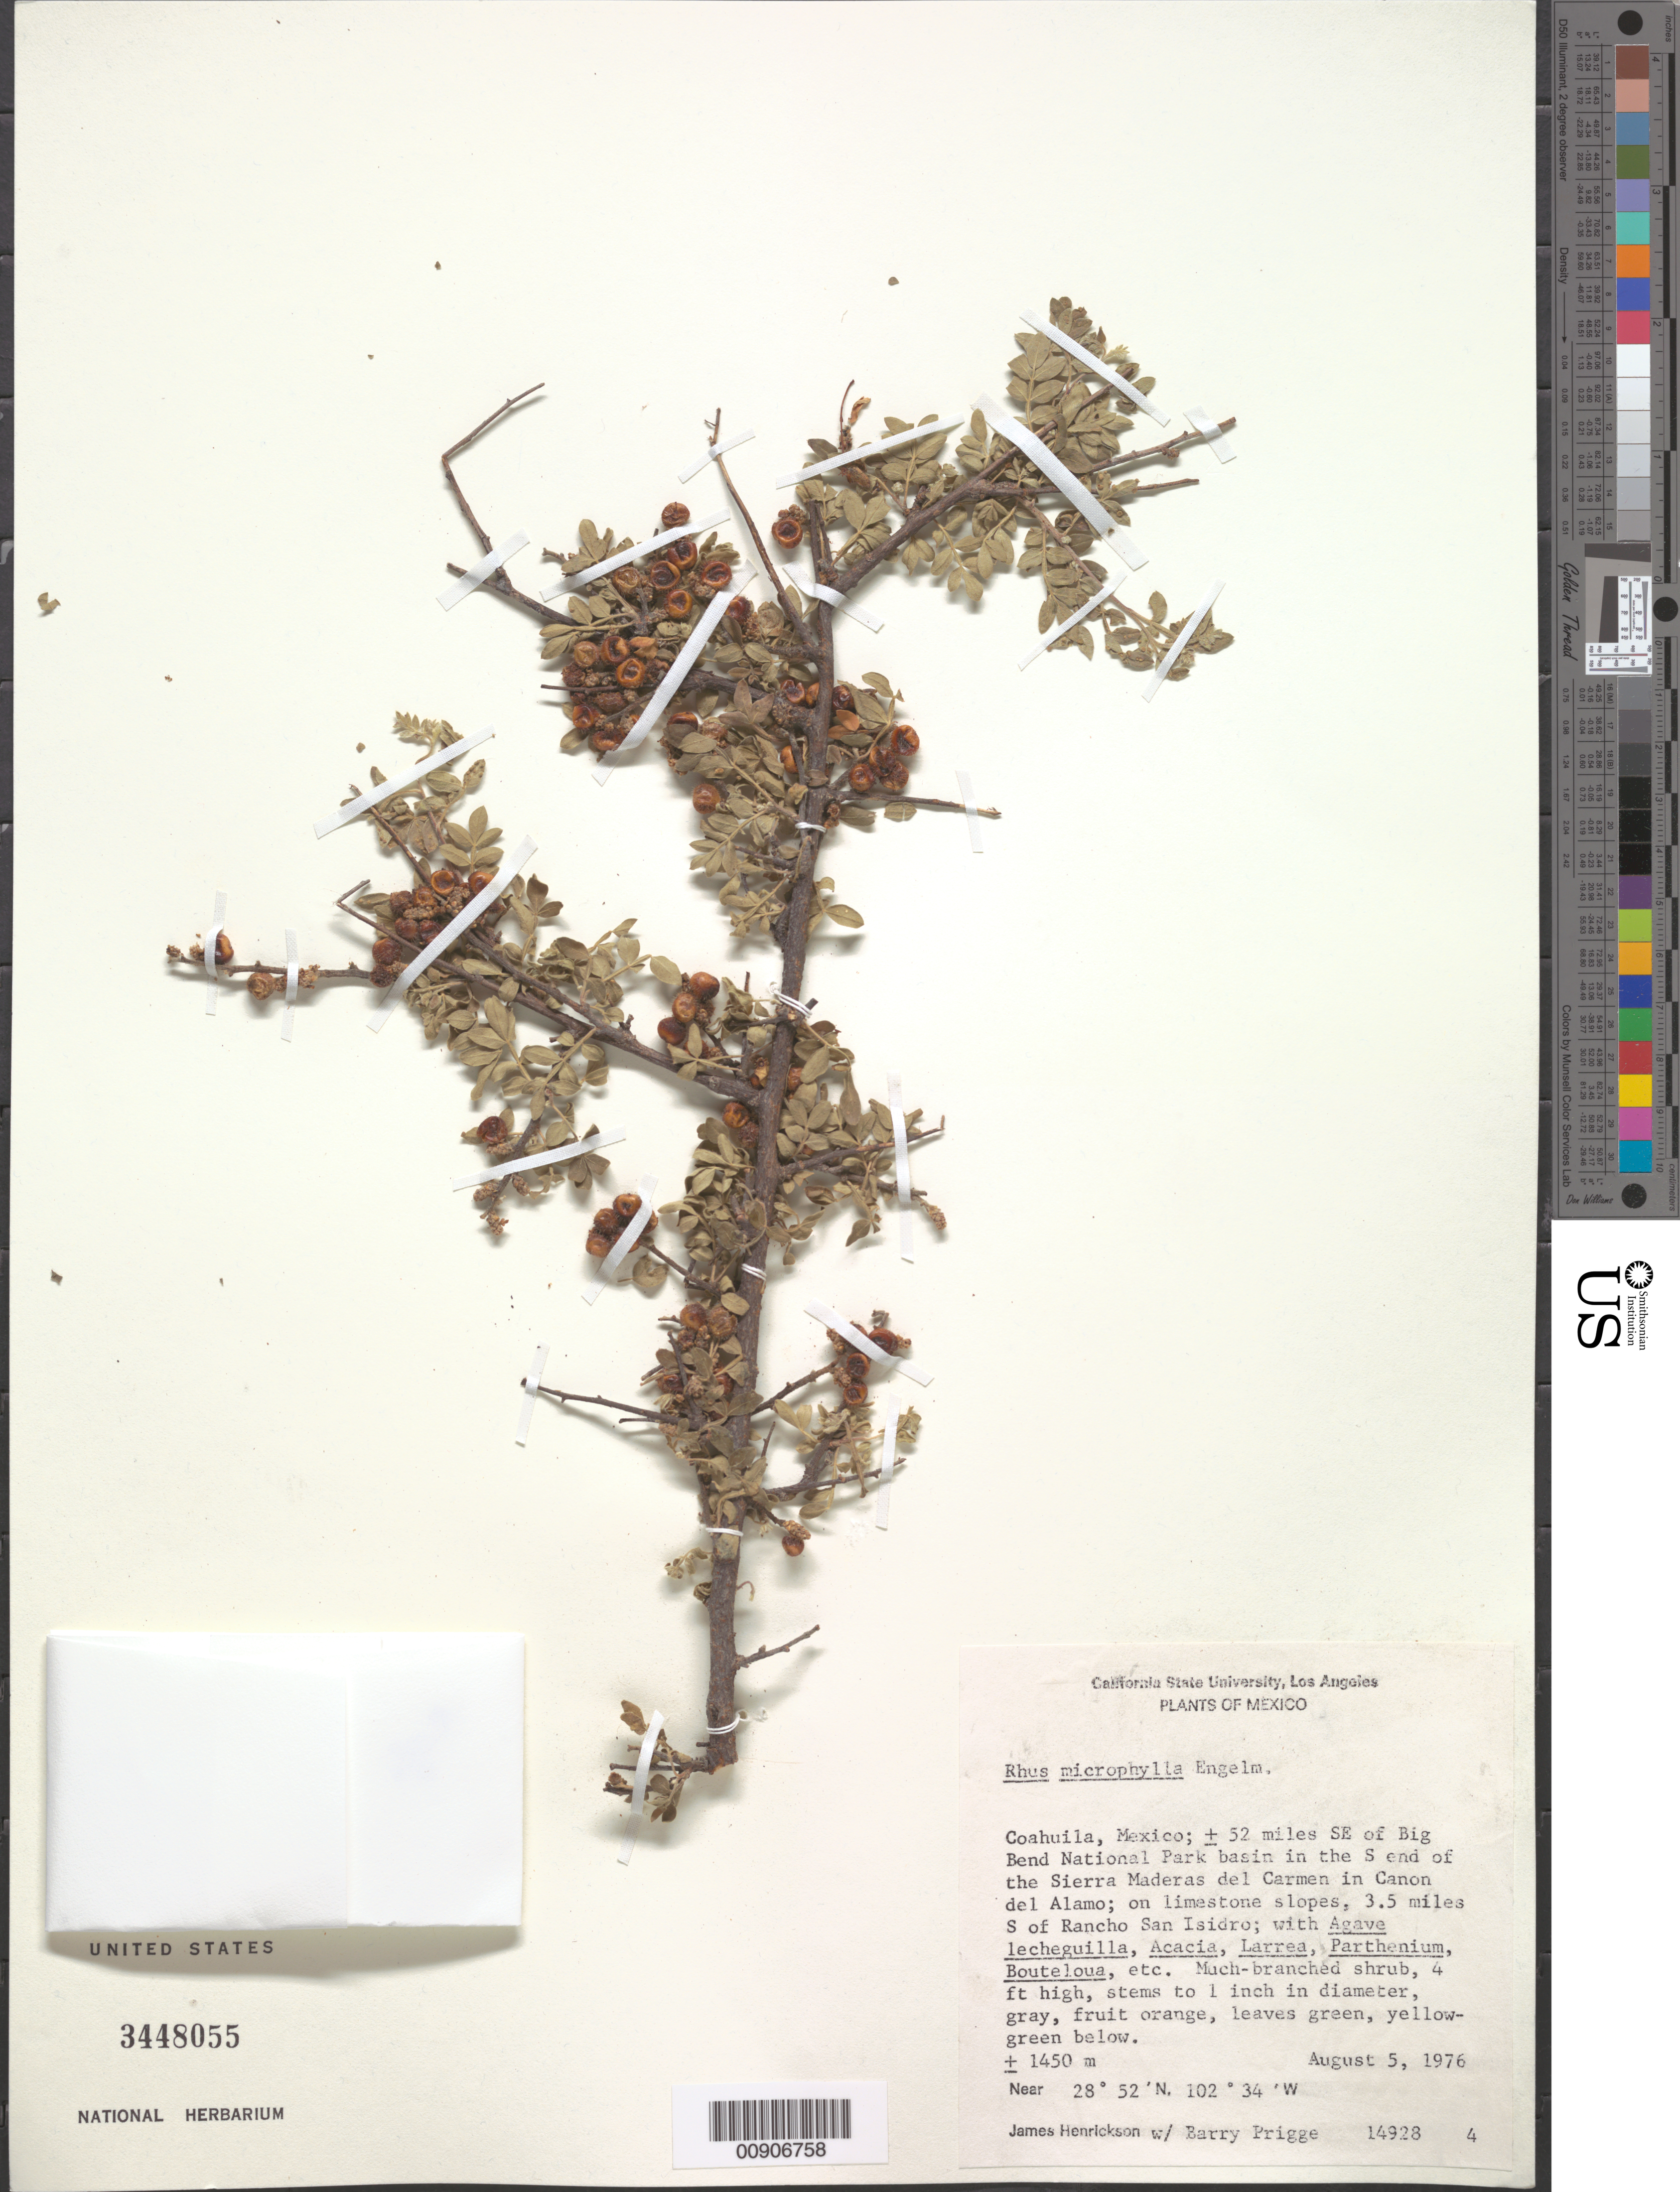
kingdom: Plantae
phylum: Tracheophyta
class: Magnoliopsida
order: Sapindales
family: Anacardiaceae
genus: Rhus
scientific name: Rhus microphylla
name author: Engelm.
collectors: J. Henrickson & B. Prigge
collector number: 14928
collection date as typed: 05 Aug 1976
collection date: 1976-08-05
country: Mexico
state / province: Coahuila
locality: Coahuila: ± 52 miles SE of Big Bend National Park basin in the S end of the Sierra Maderas del Carmen in Canon del Alamo. On limestone slopes, 3.5 miles S of Rancho San Isidro.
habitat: On limestone slopes; with Agave lecheguilla, Acacia, Larrea, Parthenium, Bouteloua, etc.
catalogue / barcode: US 3448055